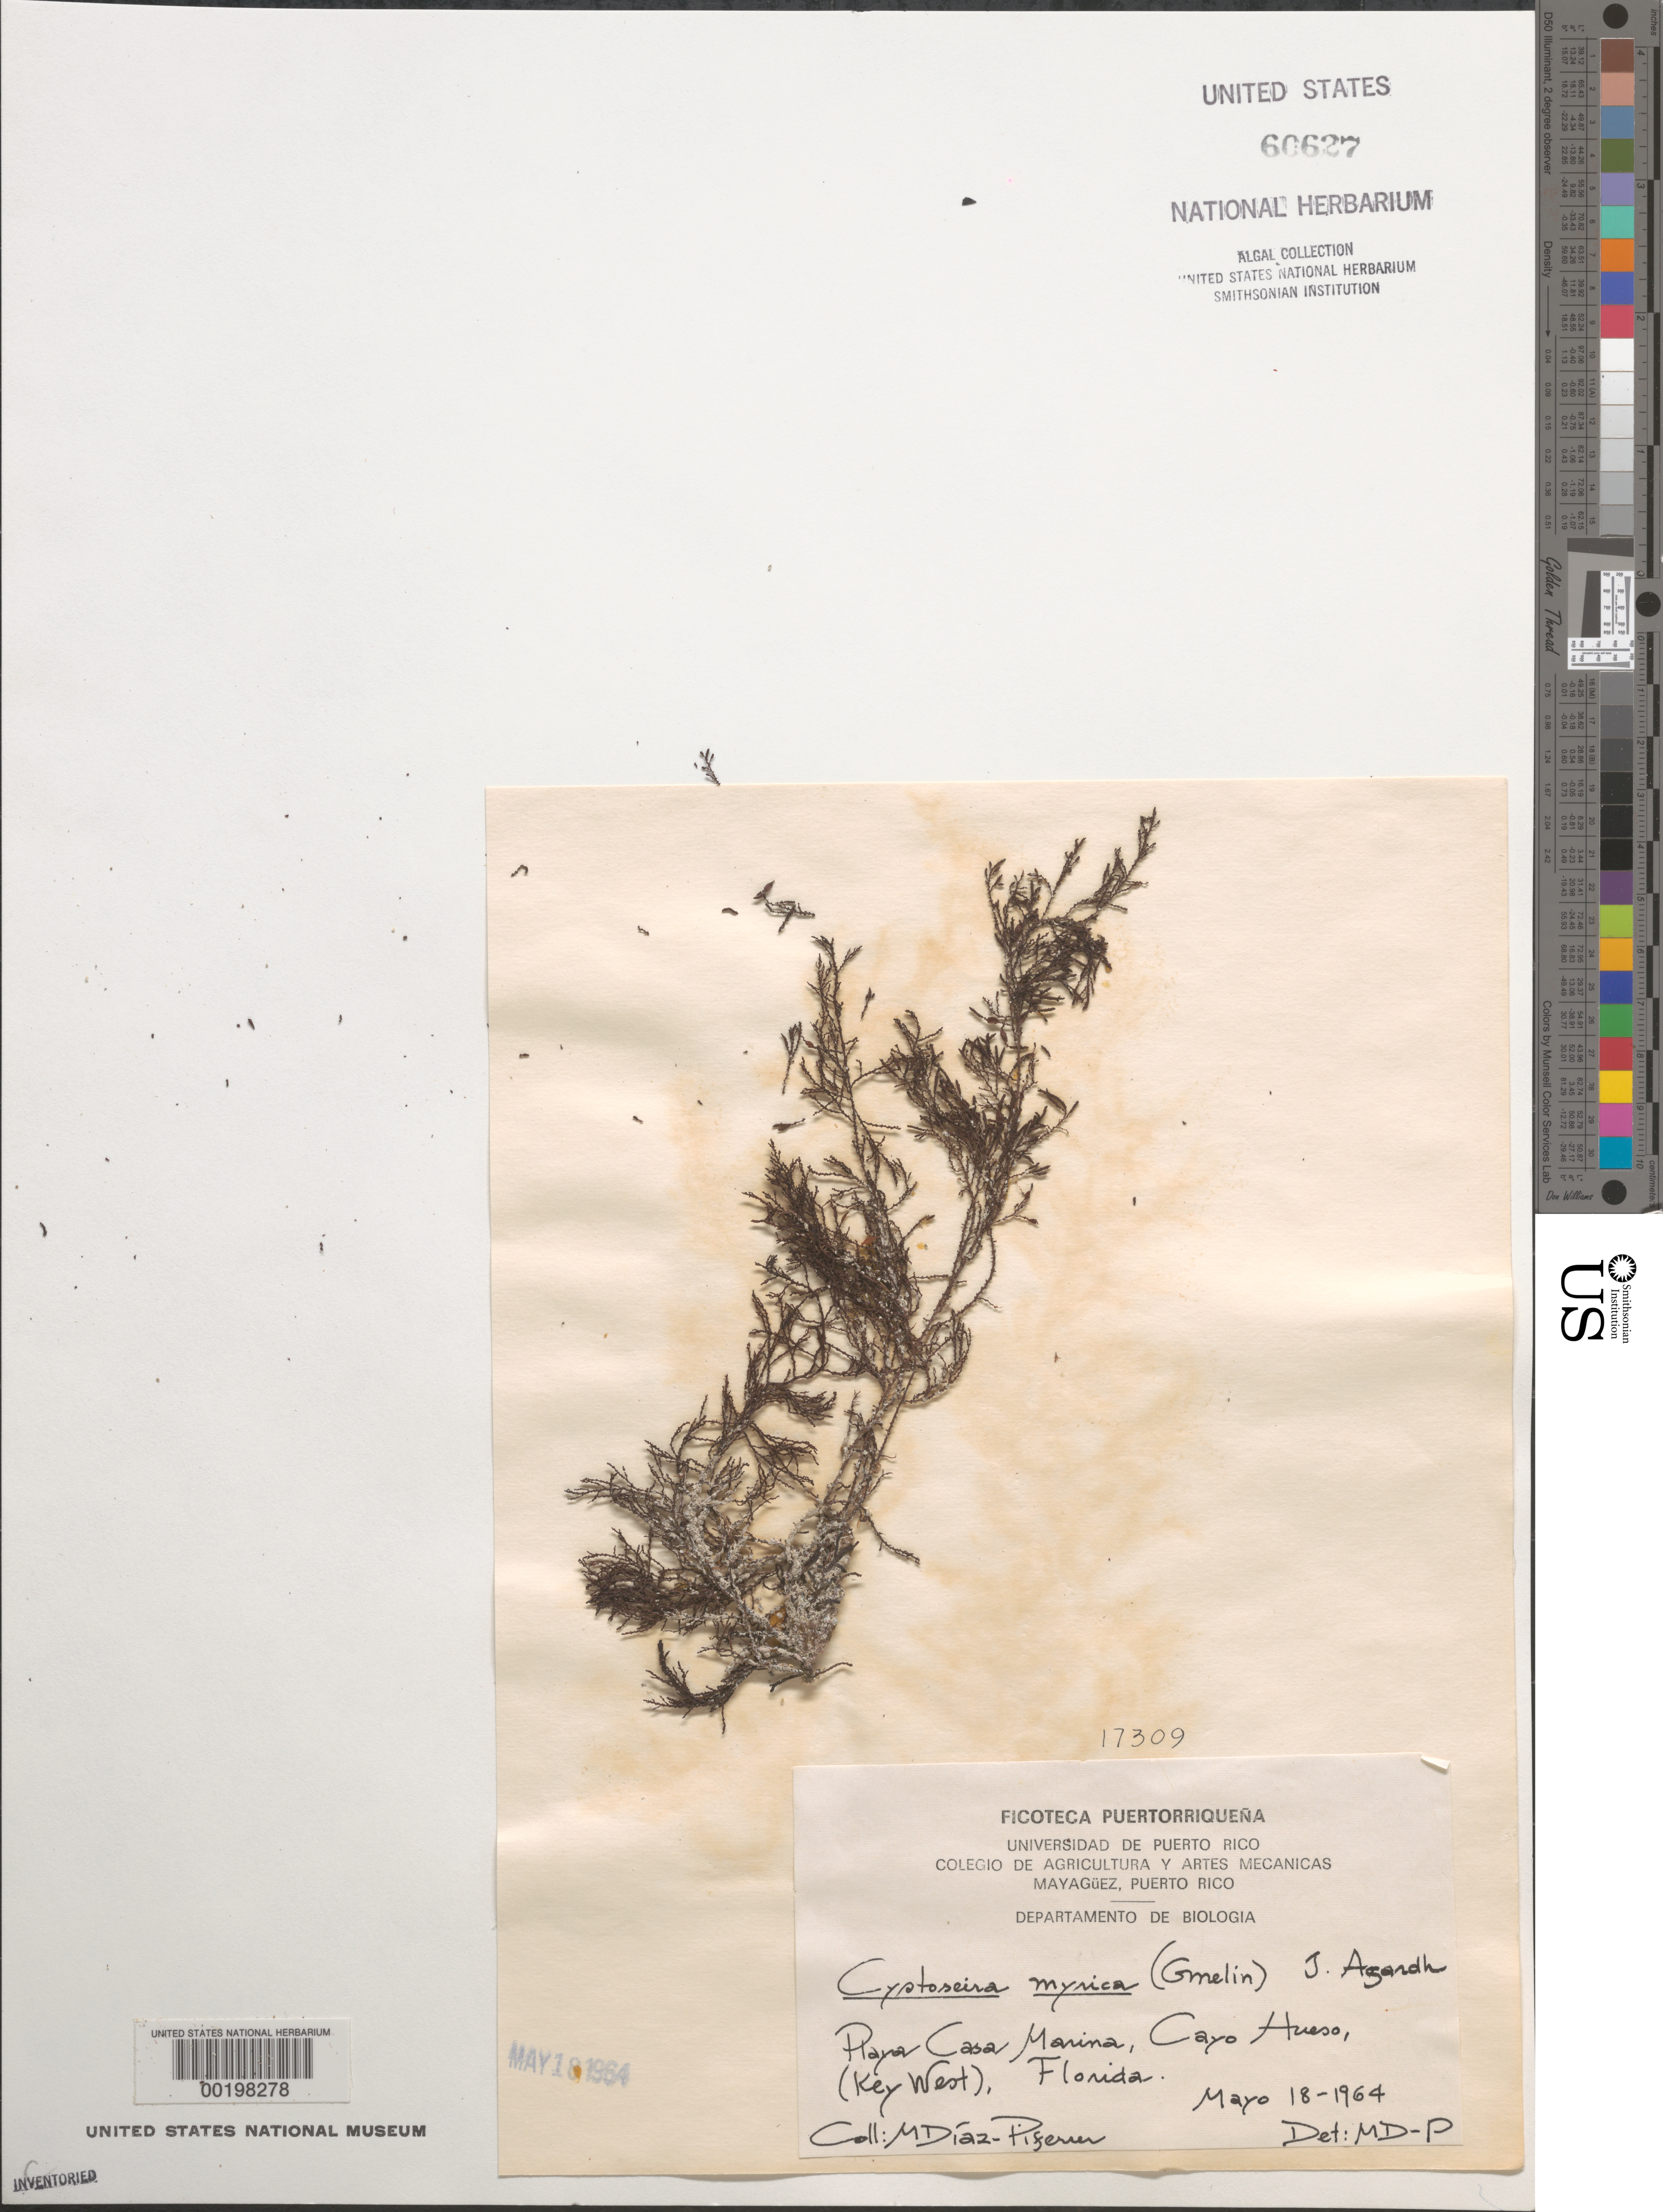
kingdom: Chromista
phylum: Ochrophyta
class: Phaeophyceae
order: Fucales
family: Sargassaceae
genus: Polycladia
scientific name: Polycladia myrica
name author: (S.G.Gmelin) Draisma et al.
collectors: M. Diaz-Piferrer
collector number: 17309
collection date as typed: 18 May 1964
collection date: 1964-05-18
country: United States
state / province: Florida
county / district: Monroe County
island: Key West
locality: Playa Casa Marina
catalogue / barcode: US 60627